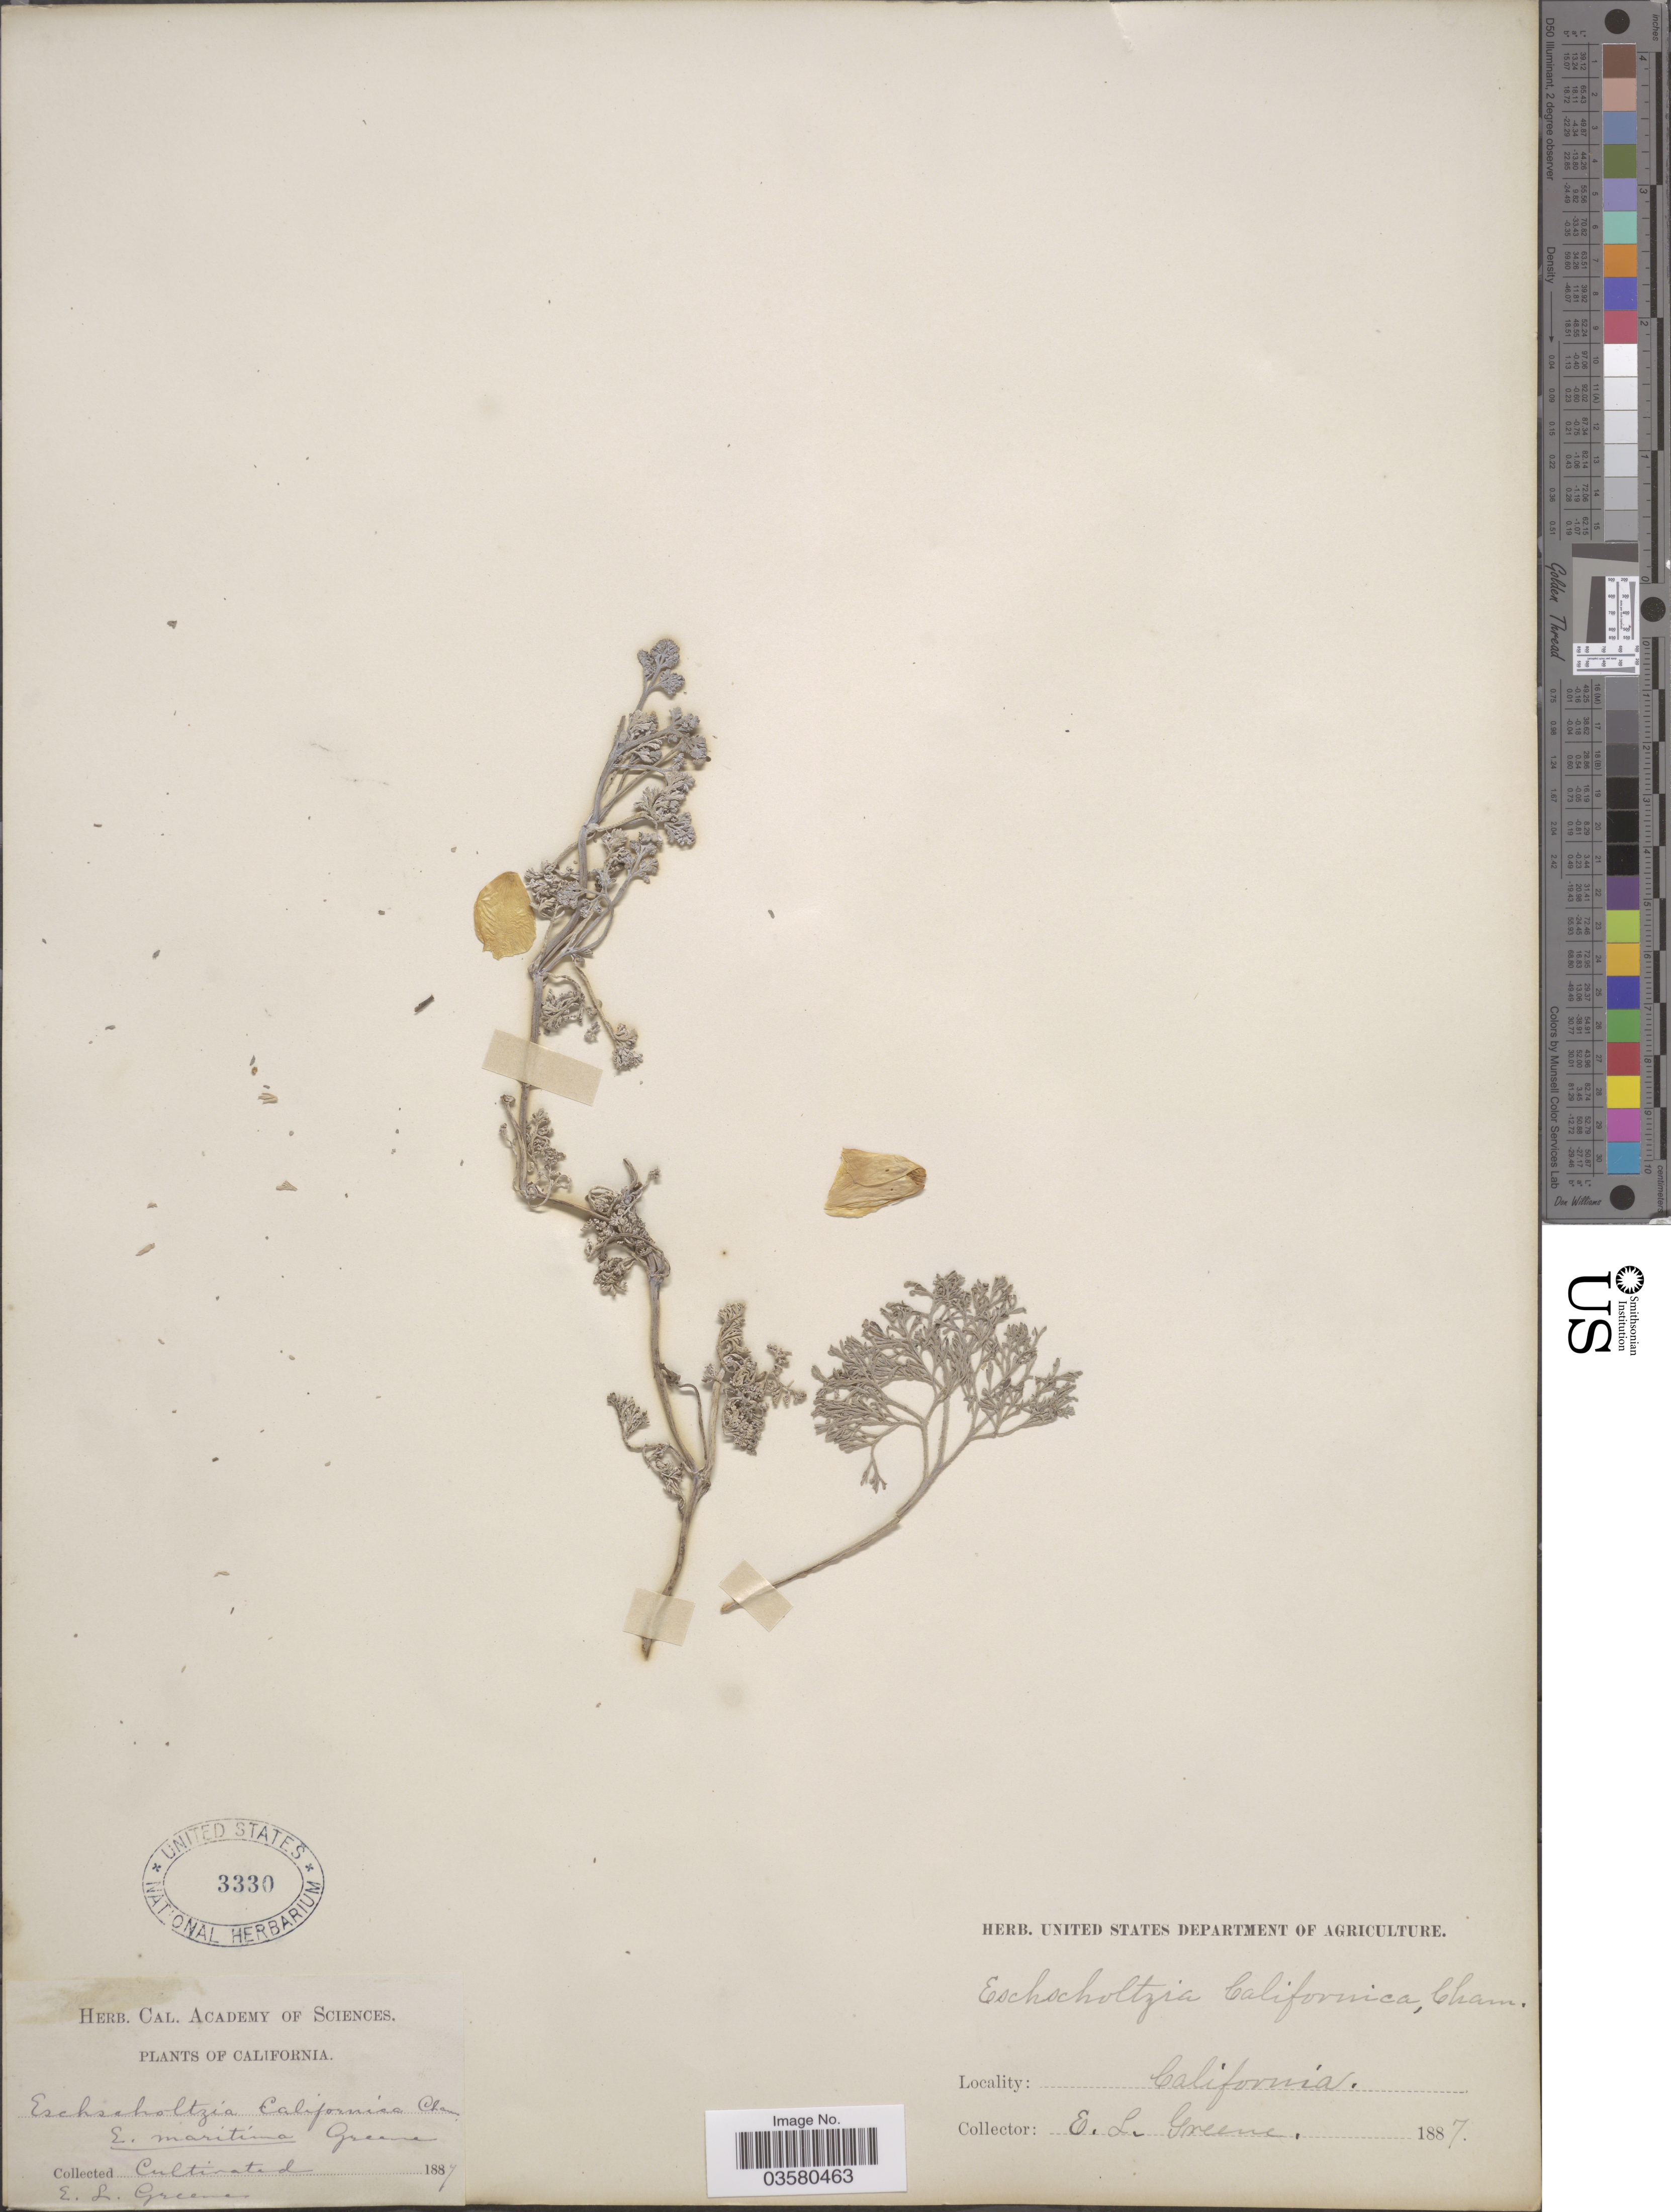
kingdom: Plantae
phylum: Tracheophyta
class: Magnoliopsida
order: Ranunculales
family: Papaveraceae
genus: Eschscholzia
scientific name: Eschscholzia maritima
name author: Greene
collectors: E. L. Greene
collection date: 1887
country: United States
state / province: California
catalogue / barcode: US 3330